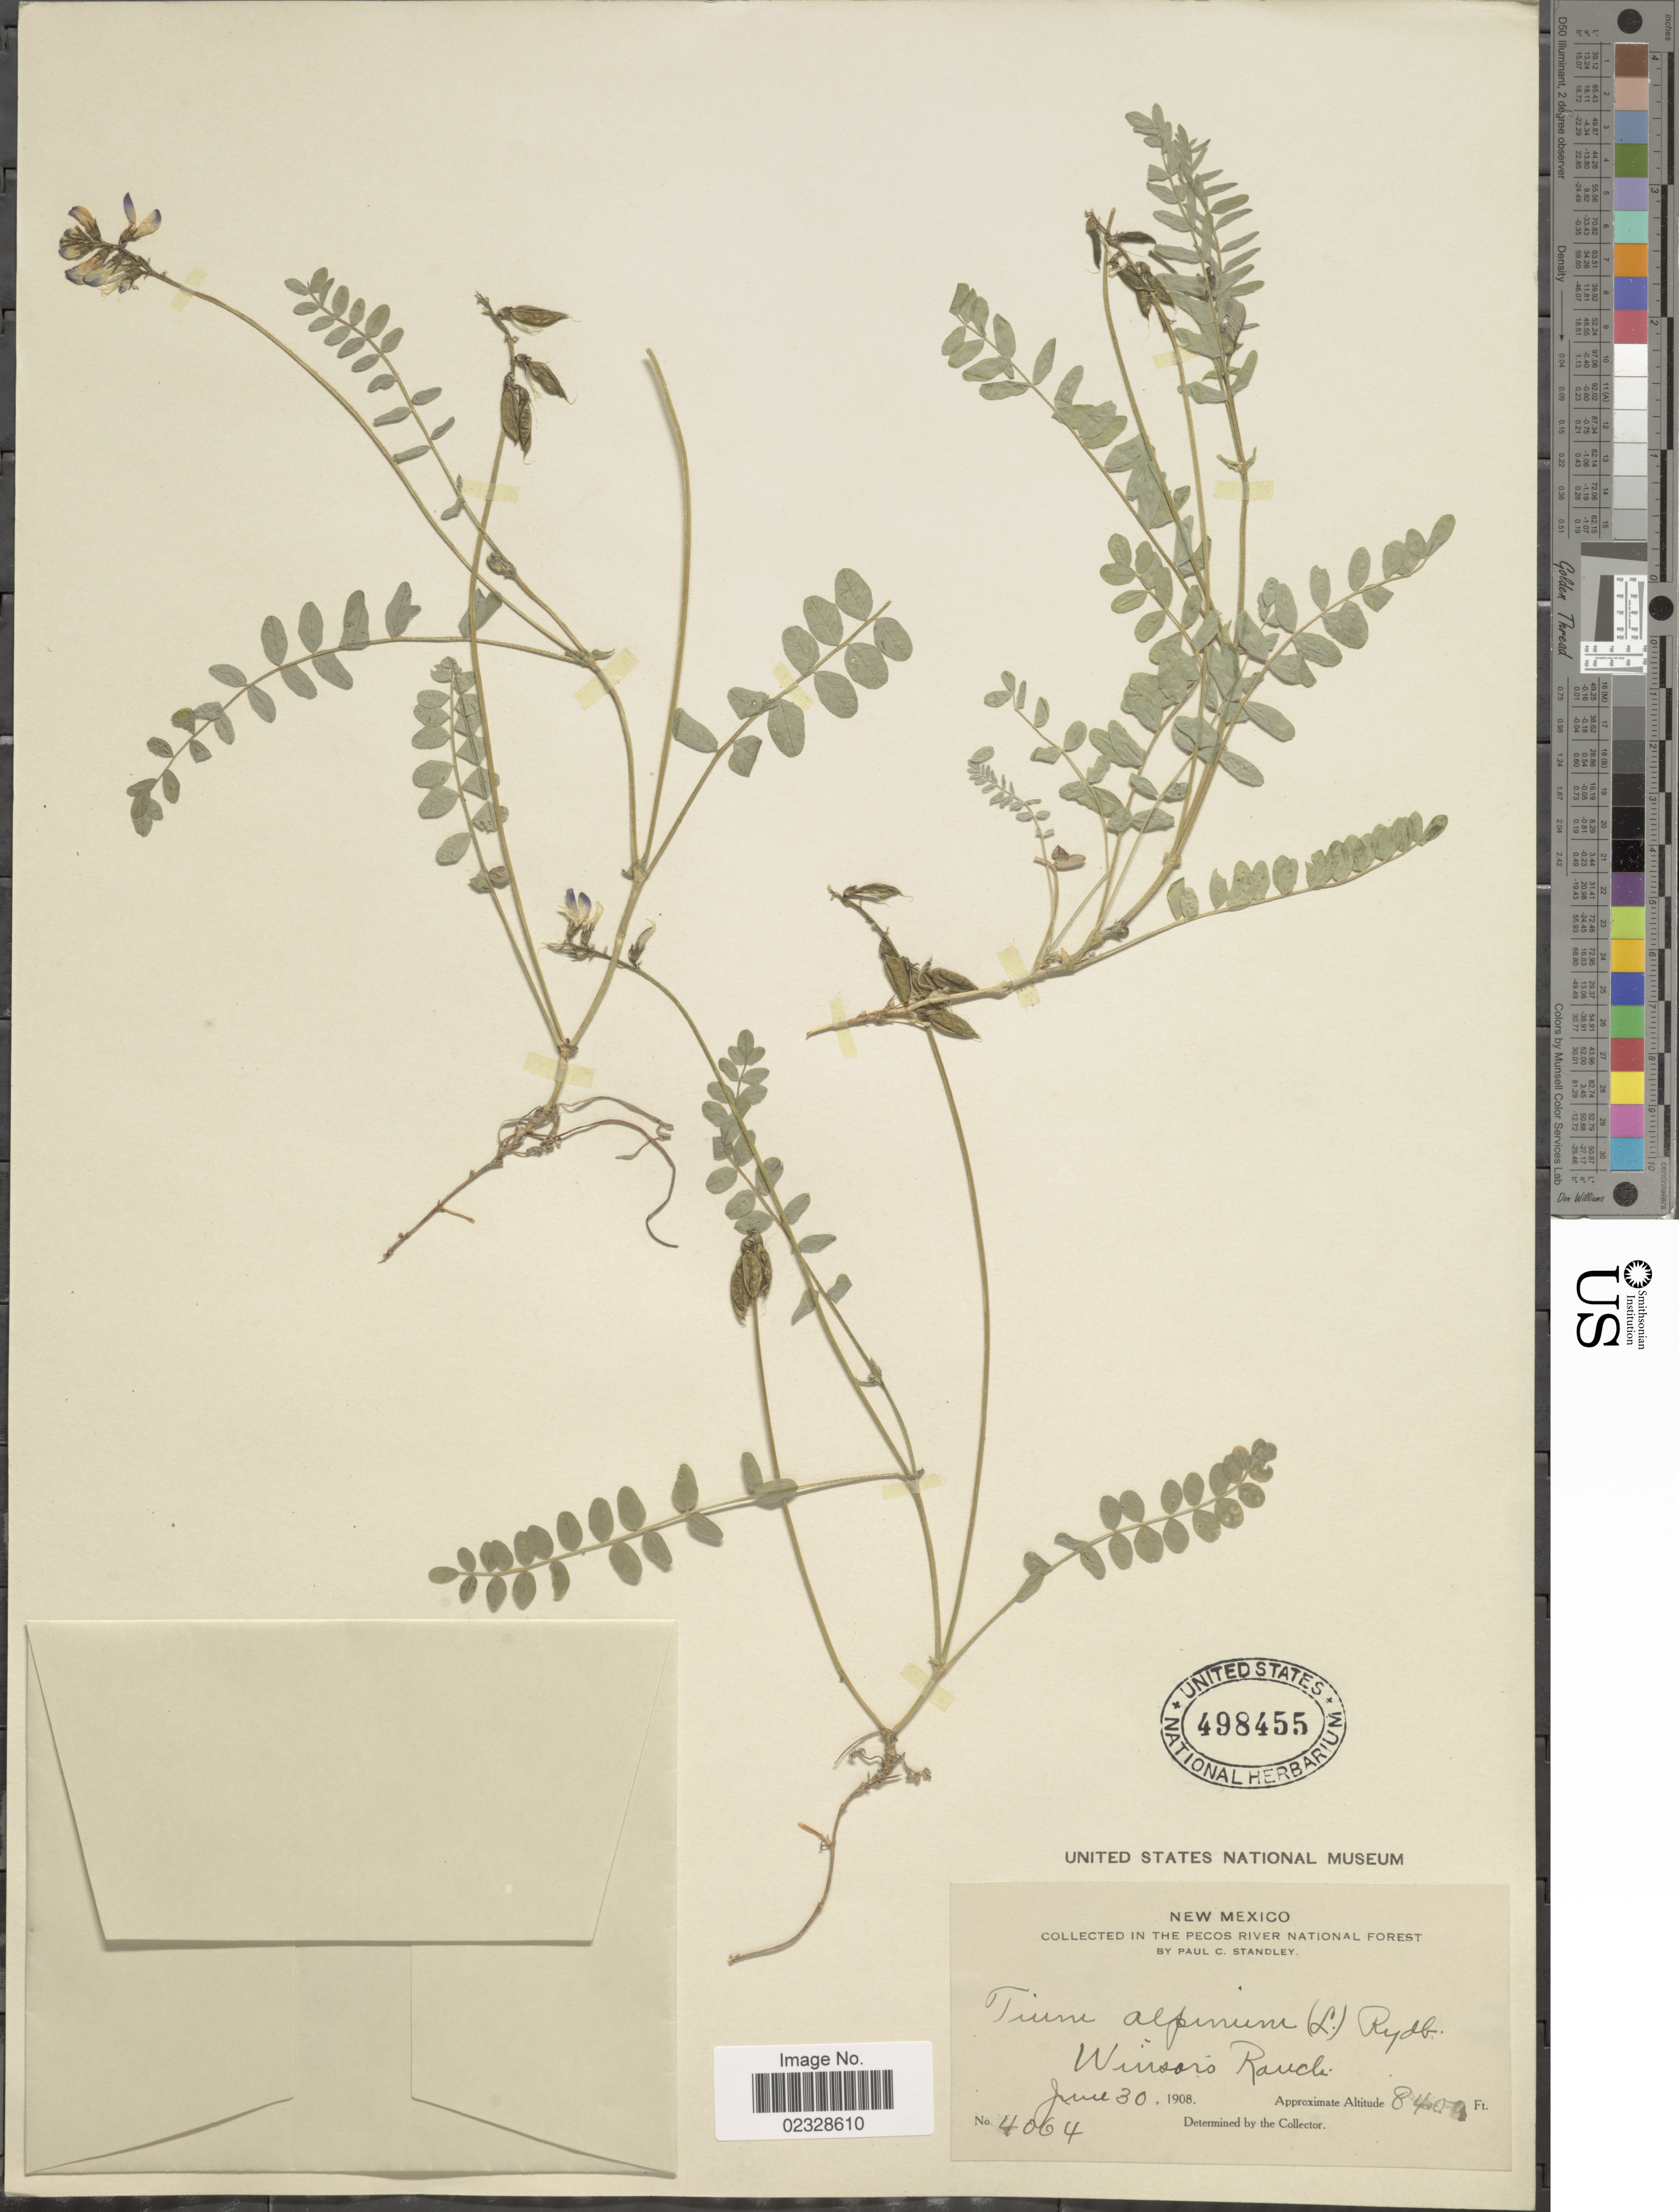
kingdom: Plantae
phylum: Tracheophyta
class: Magnoliopsida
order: Fabales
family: Fabaceae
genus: Astragalus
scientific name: Astragalus alpinus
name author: L.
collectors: P. C. Standley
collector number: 4064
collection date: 1908-06-30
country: United States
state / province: New Mexico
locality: In the Pecos River National Forest. Winsor's Ranch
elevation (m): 2560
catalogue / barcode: US 498455